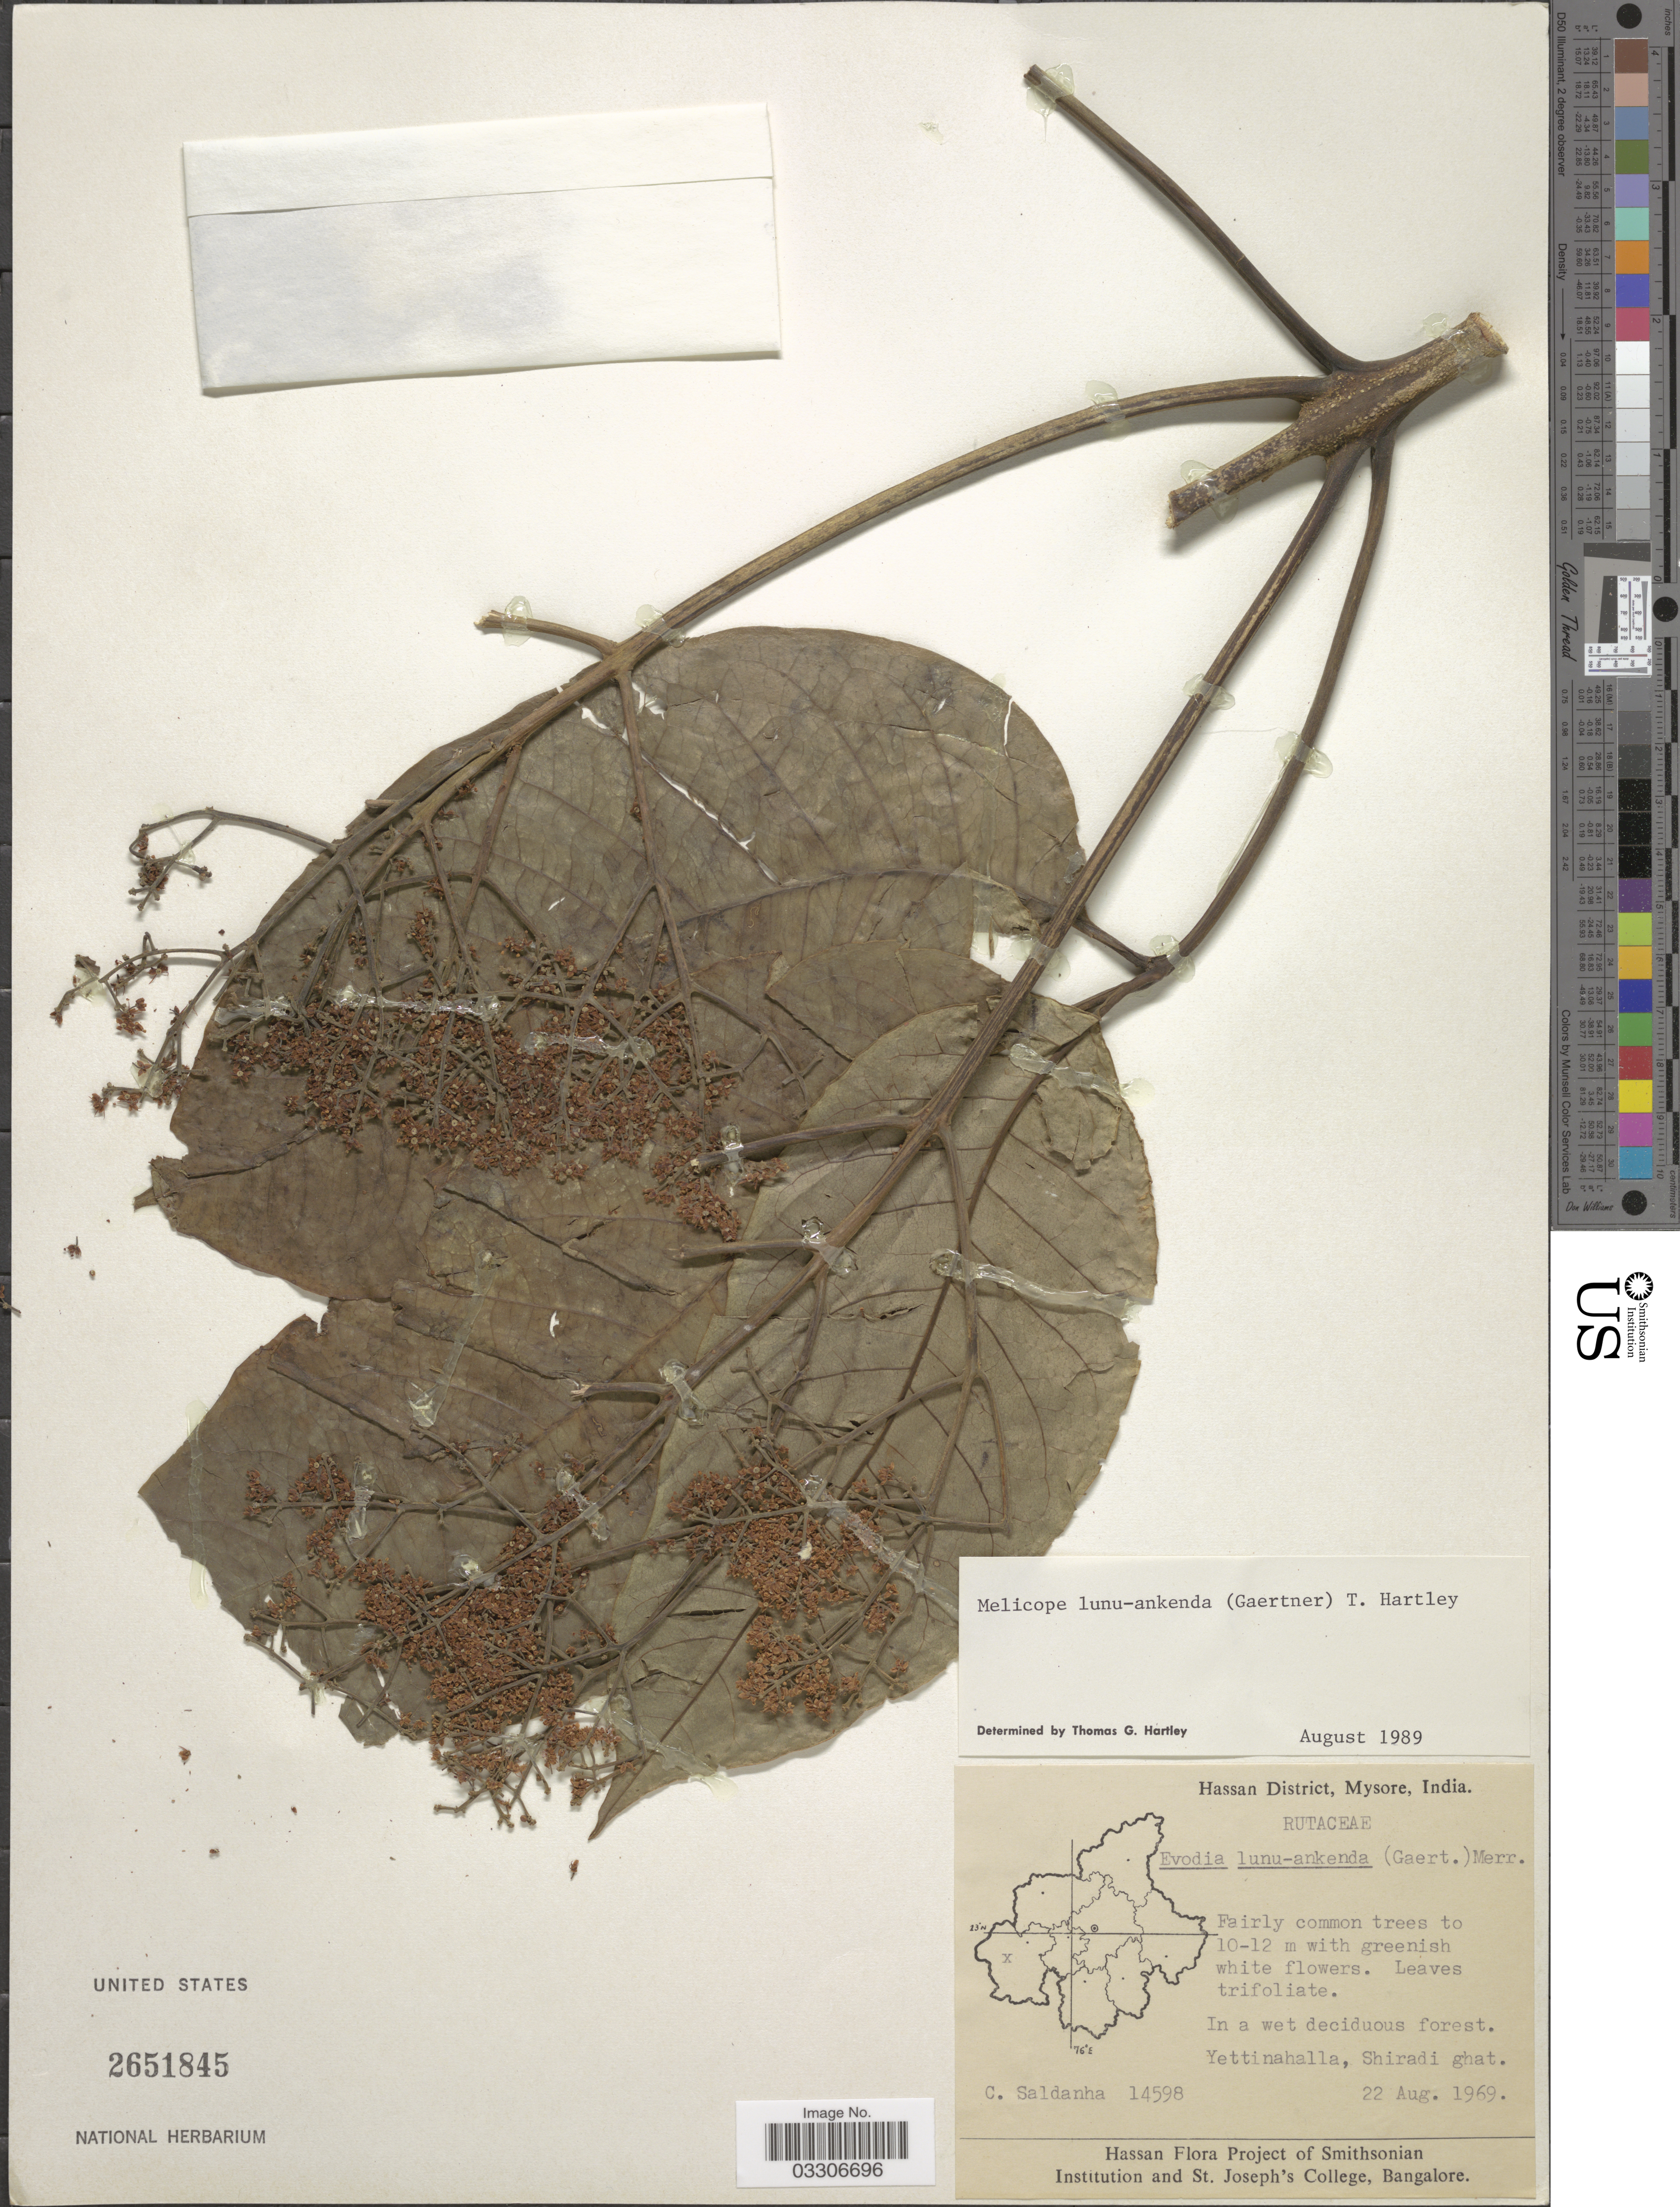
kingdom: Plantae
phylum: Tracheophyta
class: Magnoliopsida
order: Sapindales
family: Rutaceae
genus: Melicope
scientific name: Melicope lunu-ankenda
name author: (Gaertn.) T.G. Hartley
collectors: C. Saldanha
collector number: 14598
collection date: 1969-08-22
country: India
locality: Hassan District, Mysore. Yettinahalla, Shiradi ghat.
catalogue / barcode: US 2651845